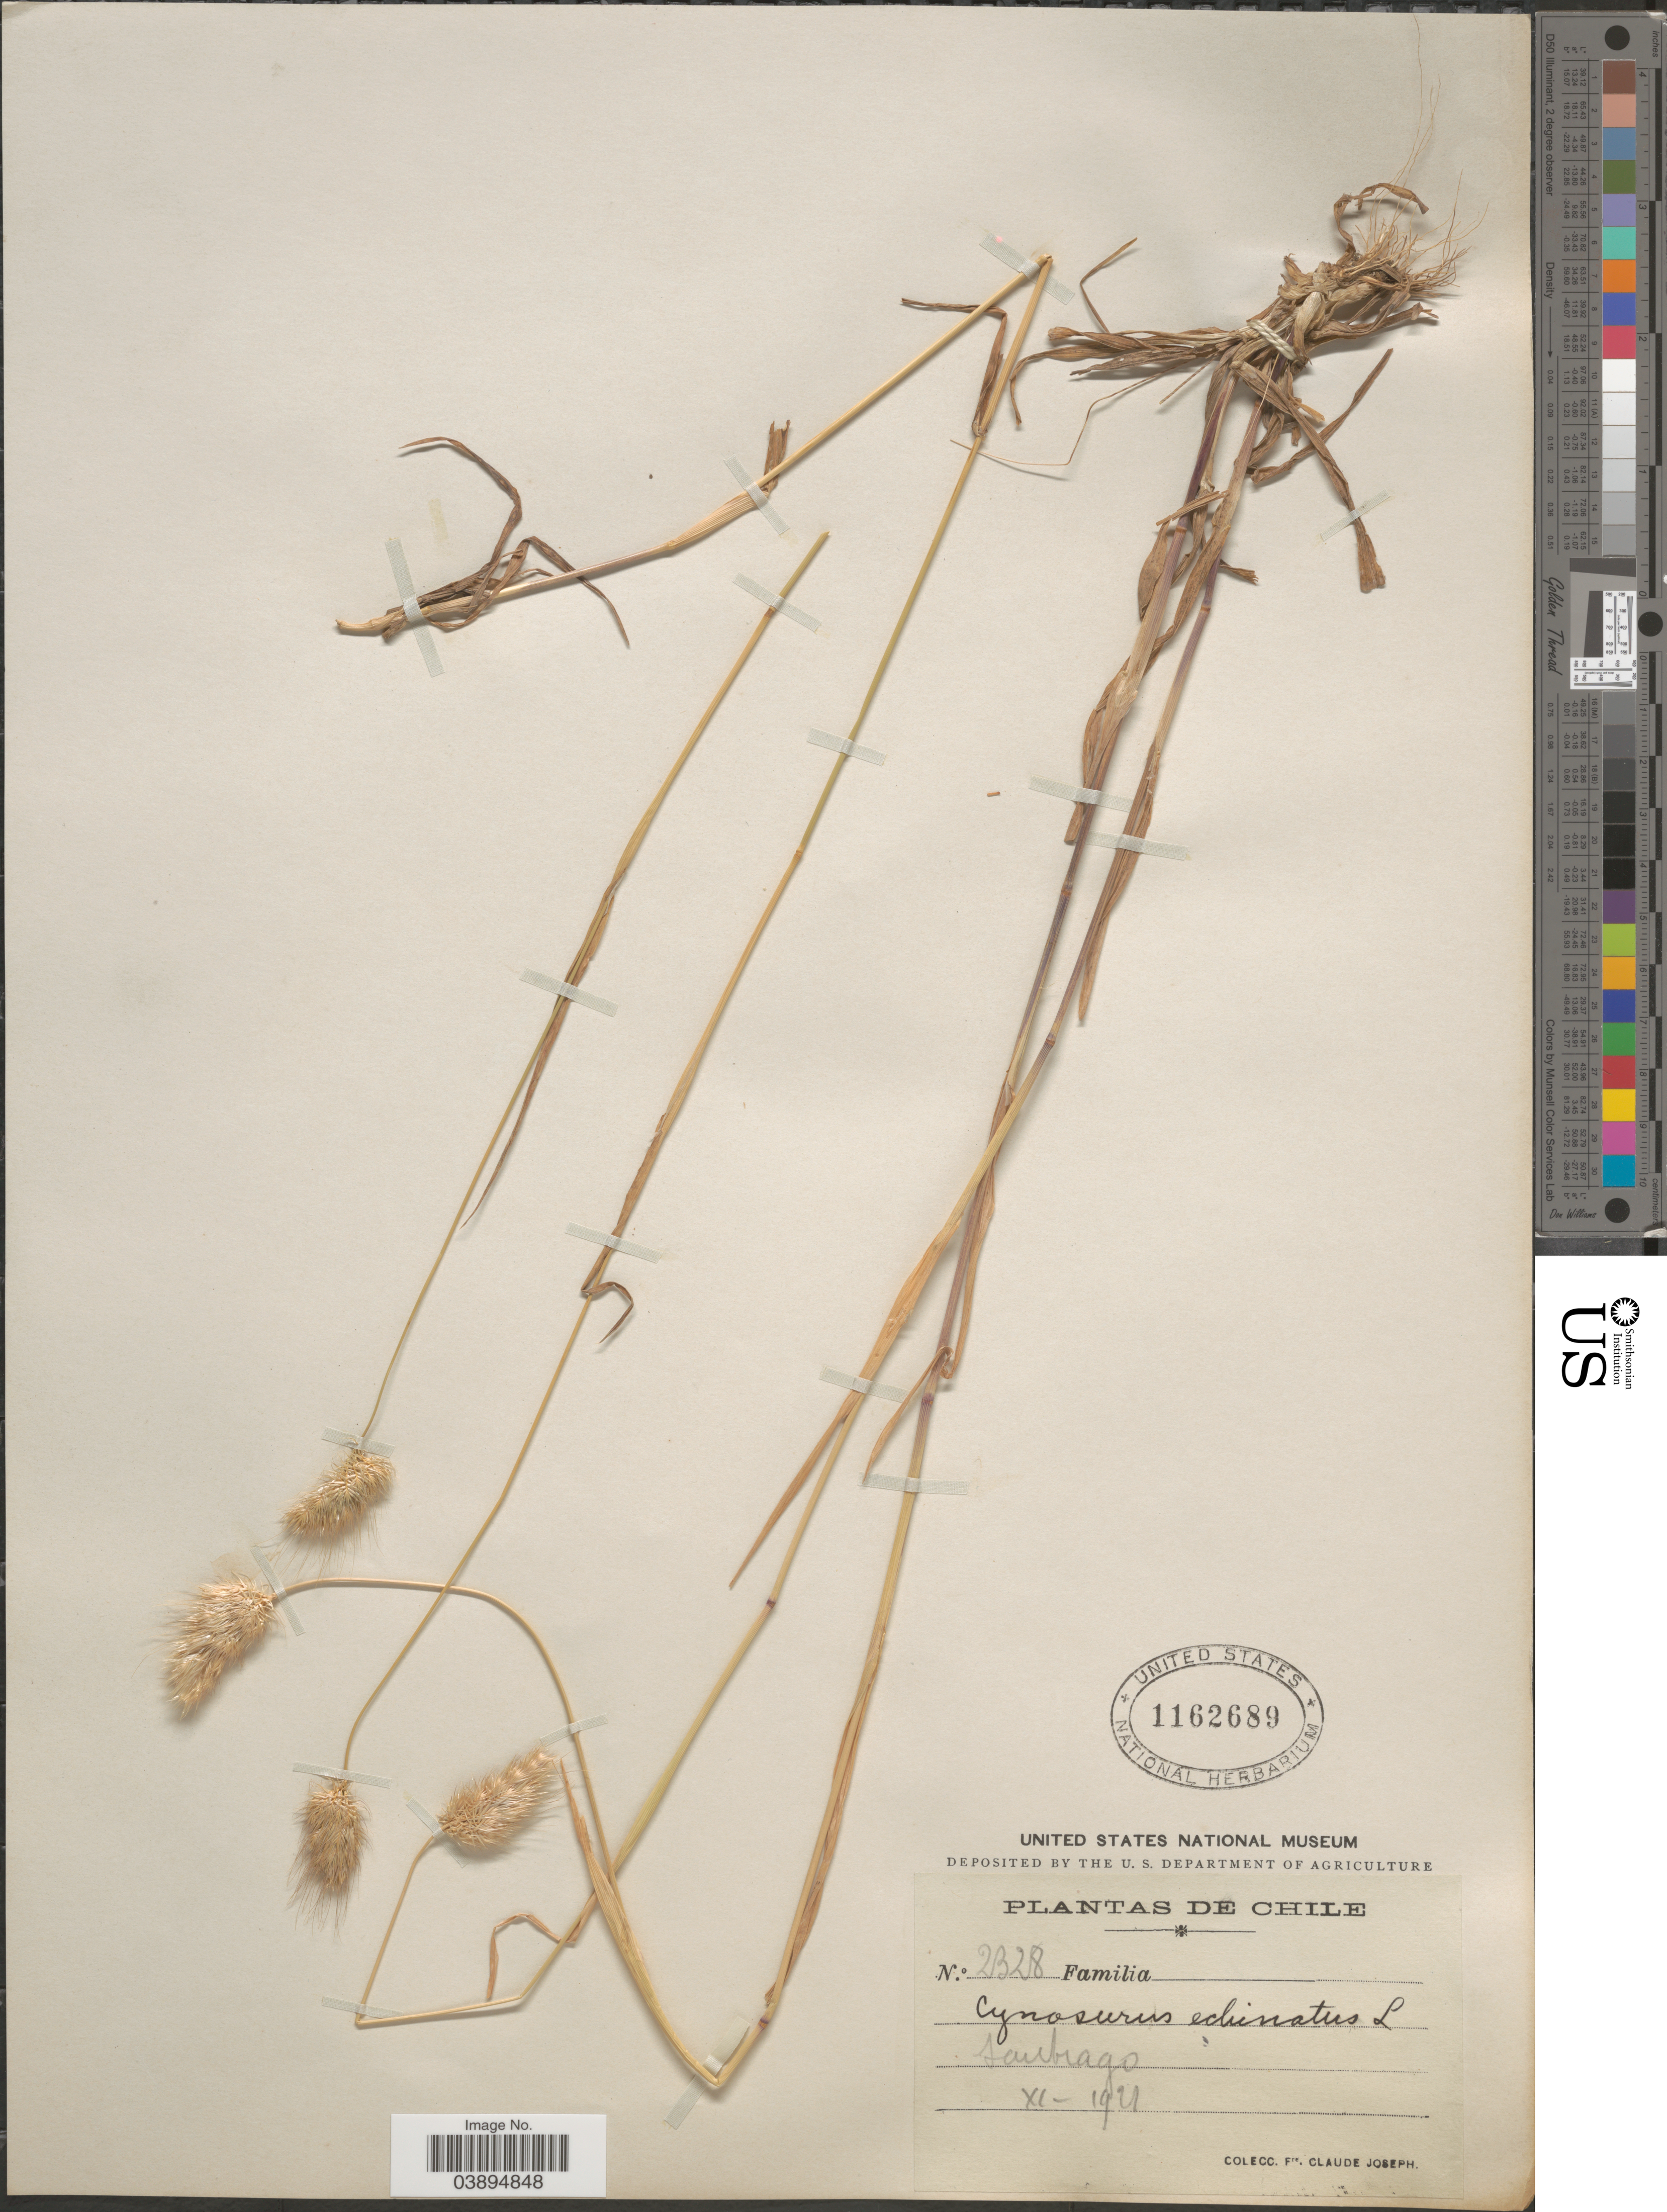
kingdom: Plantae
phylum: Tracheophyta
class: Liliopsida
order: Poales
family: Poaceae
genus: Cynosurus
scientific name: Cynosurus echinatus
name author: L.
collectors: Bro. Claude-Joseph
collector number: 2328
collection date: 1921-11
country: Chile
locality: Santiago.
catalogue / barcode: US 1162689